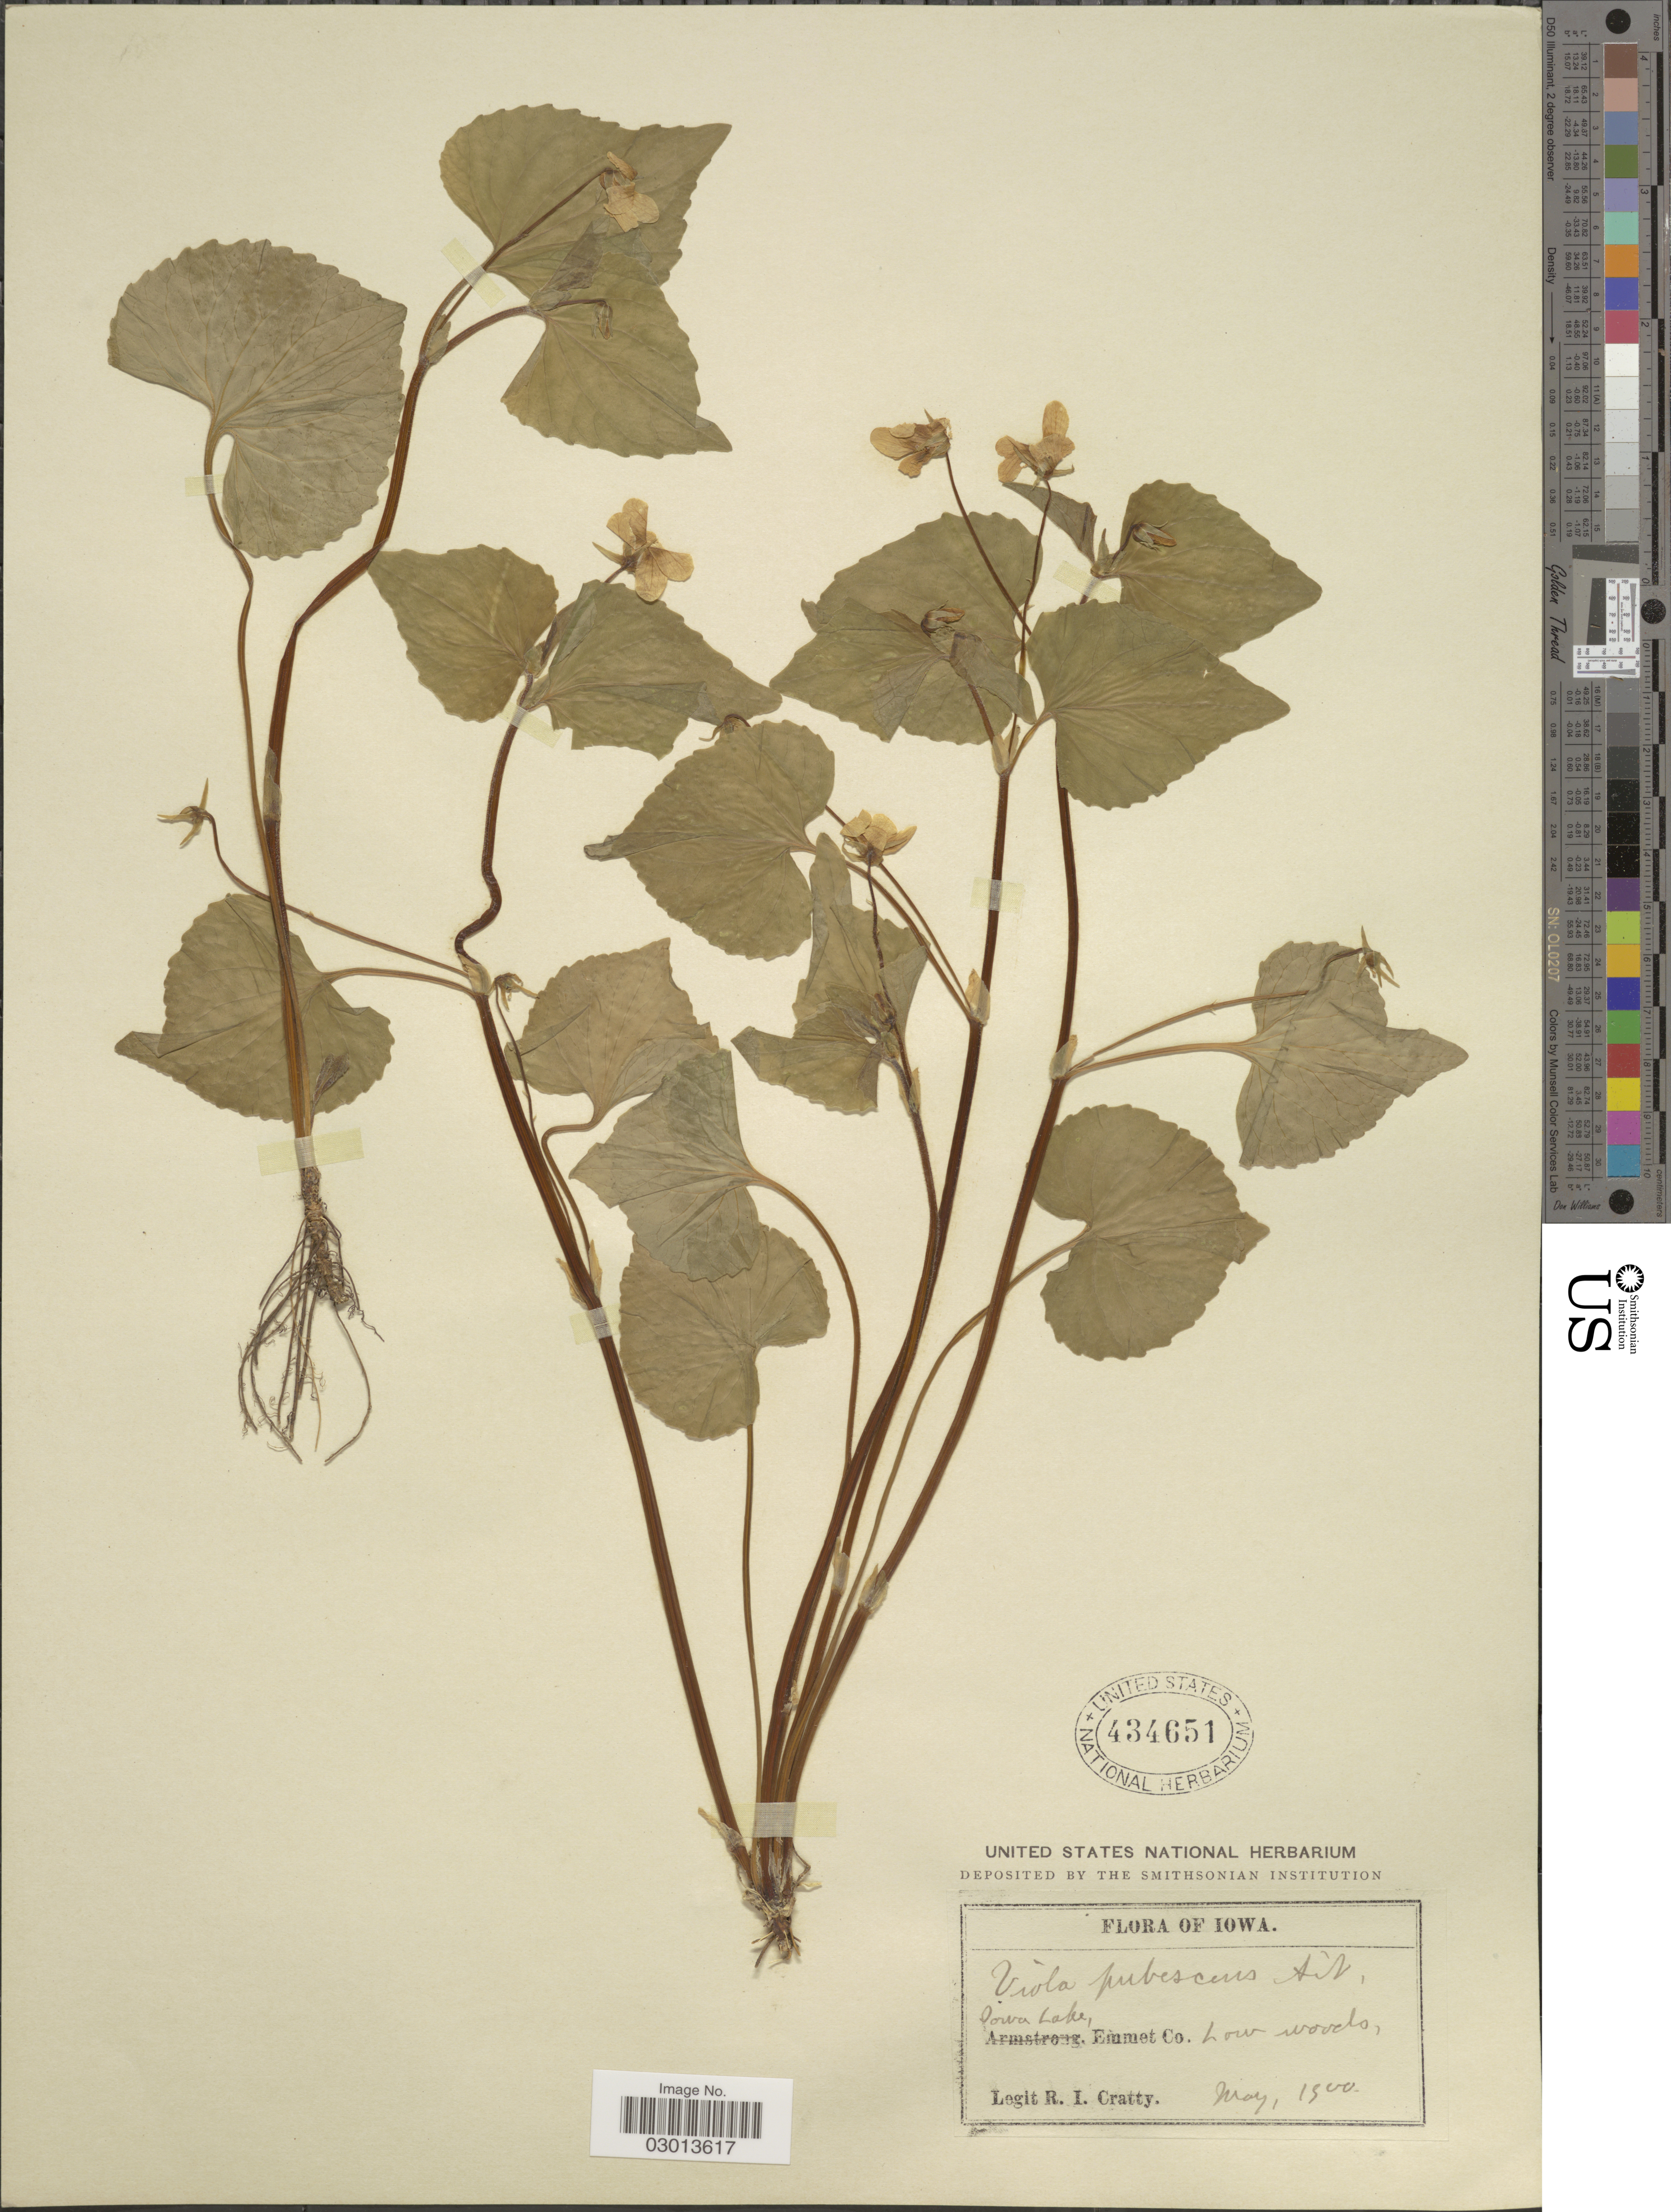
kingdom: Plantae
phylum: Tracheophyta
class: Magnoliopsida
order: Malpighiales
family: Violaceae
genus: Viola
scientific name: Viola pensylvanica var. leiocarpa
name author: (Fernald & Wiegand) Fernald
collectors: R. Cratty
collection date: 1900-05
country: United States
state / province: Iowa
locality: Iowa Lake. Emmet Co.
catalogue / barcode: US 434651